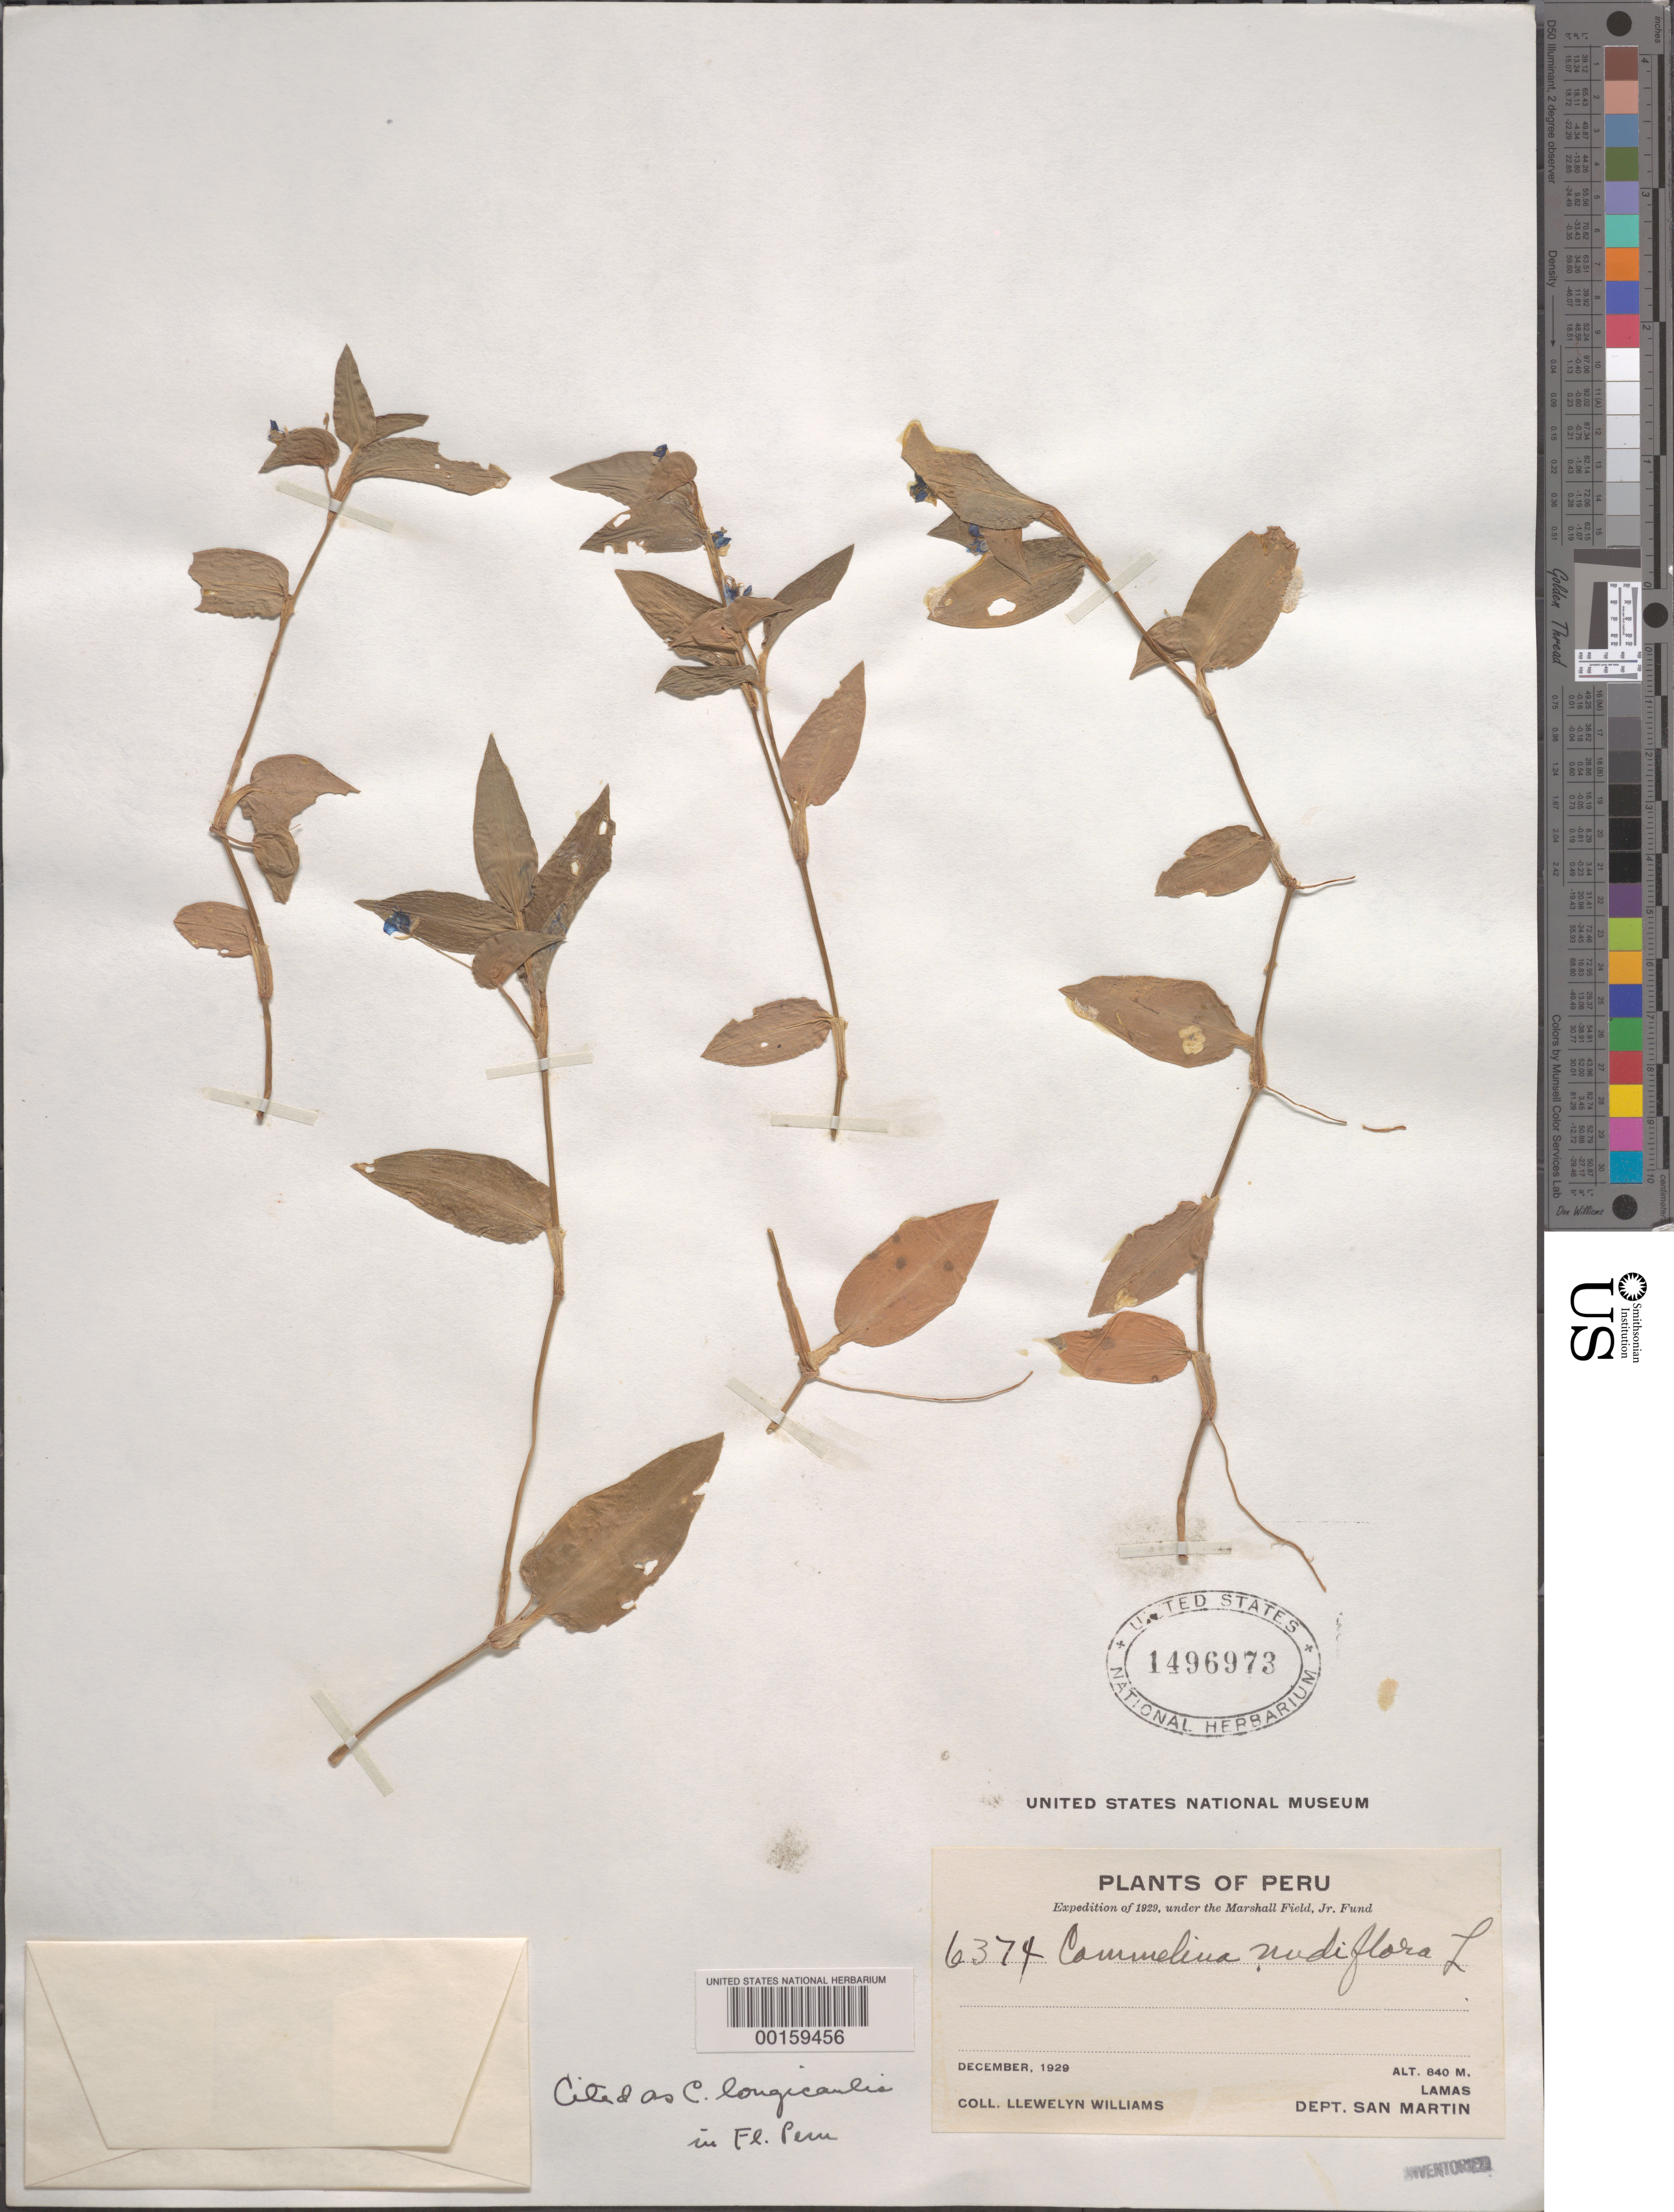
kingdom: Plantae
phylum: Tracheophyta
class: Liliopsida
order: Commelinales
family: Commelinaceae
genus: Commelina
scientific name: Commelina diffusa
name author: Burm. f.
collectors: Ll. Williams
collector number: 6374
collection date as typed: Dec 1929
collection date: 1929-12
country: Peru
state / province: San Martín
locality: Lamas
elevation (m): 840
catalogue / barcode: US 1496973